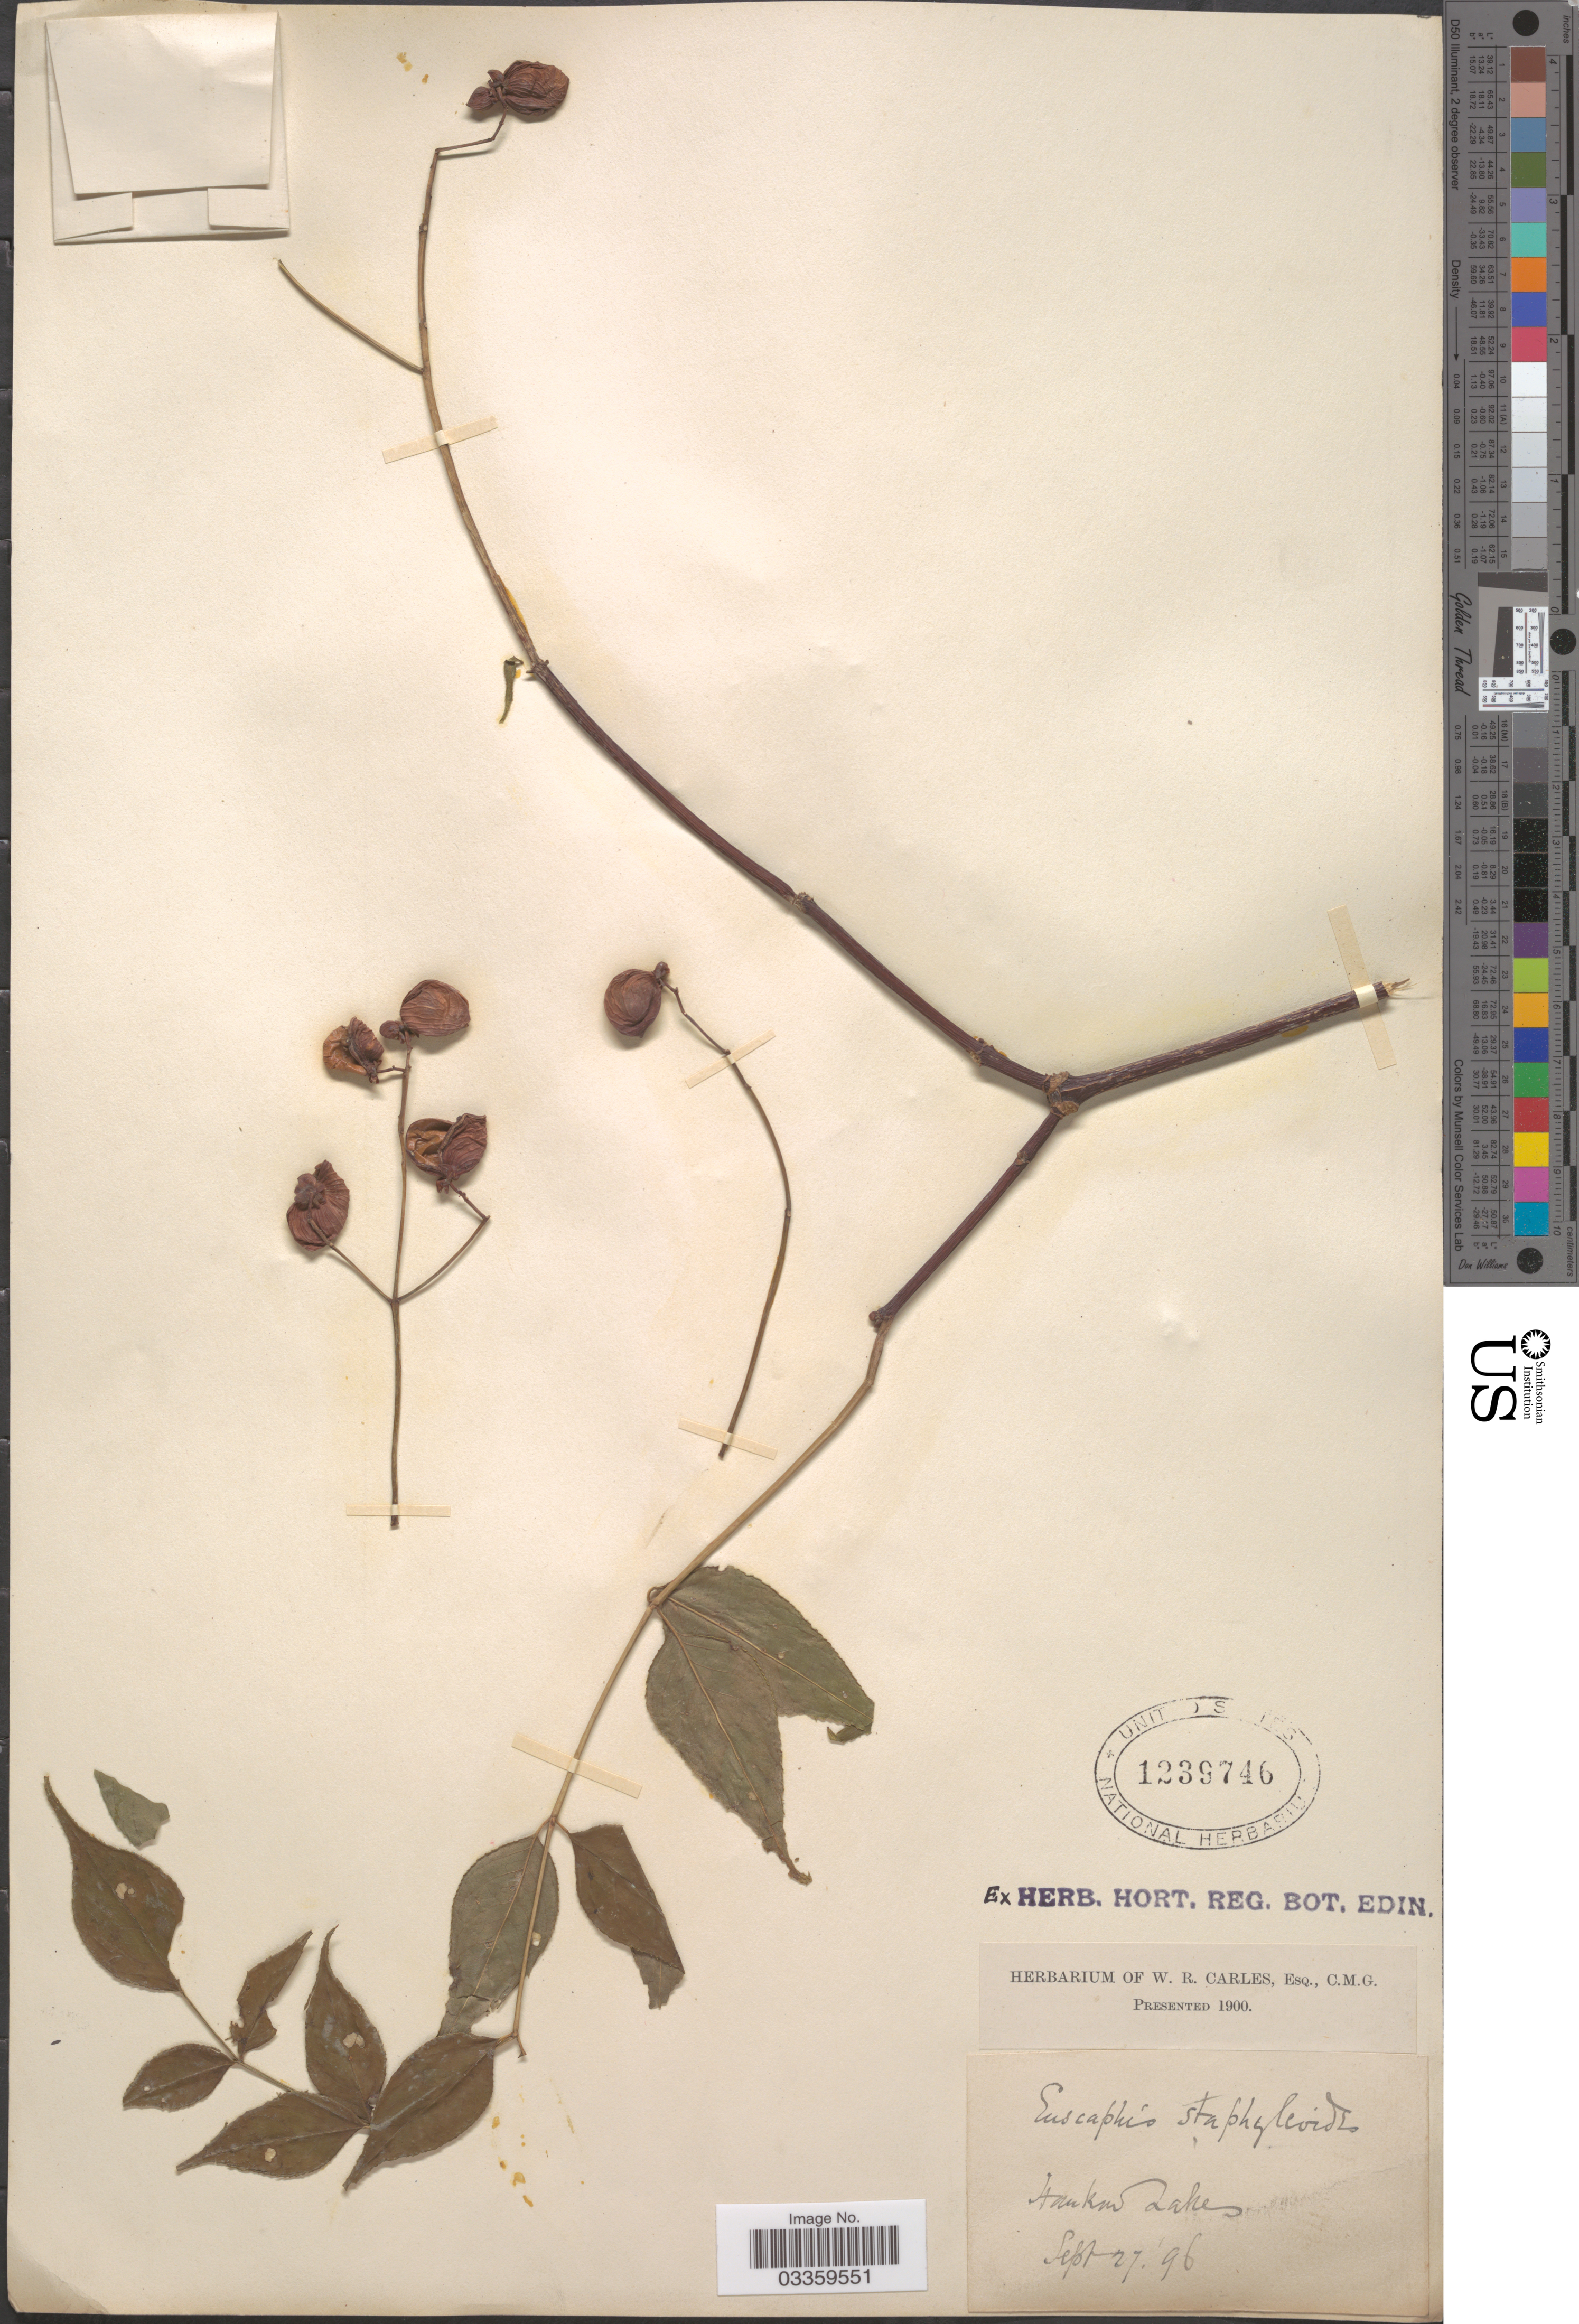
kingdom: Plantae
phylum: Tracheophyta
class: Magnoliopsida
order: Crossosomatales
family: Staphyleaceae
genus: Euscaphis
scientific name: Euscaphis japonica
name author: (Thunb.) Kanitz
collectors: Ex herb. W. R. Carles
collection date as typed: Transcribed d/m/y: 27/9/96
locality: Hankaw [interpreted] Lakes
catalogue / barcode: US 1239746